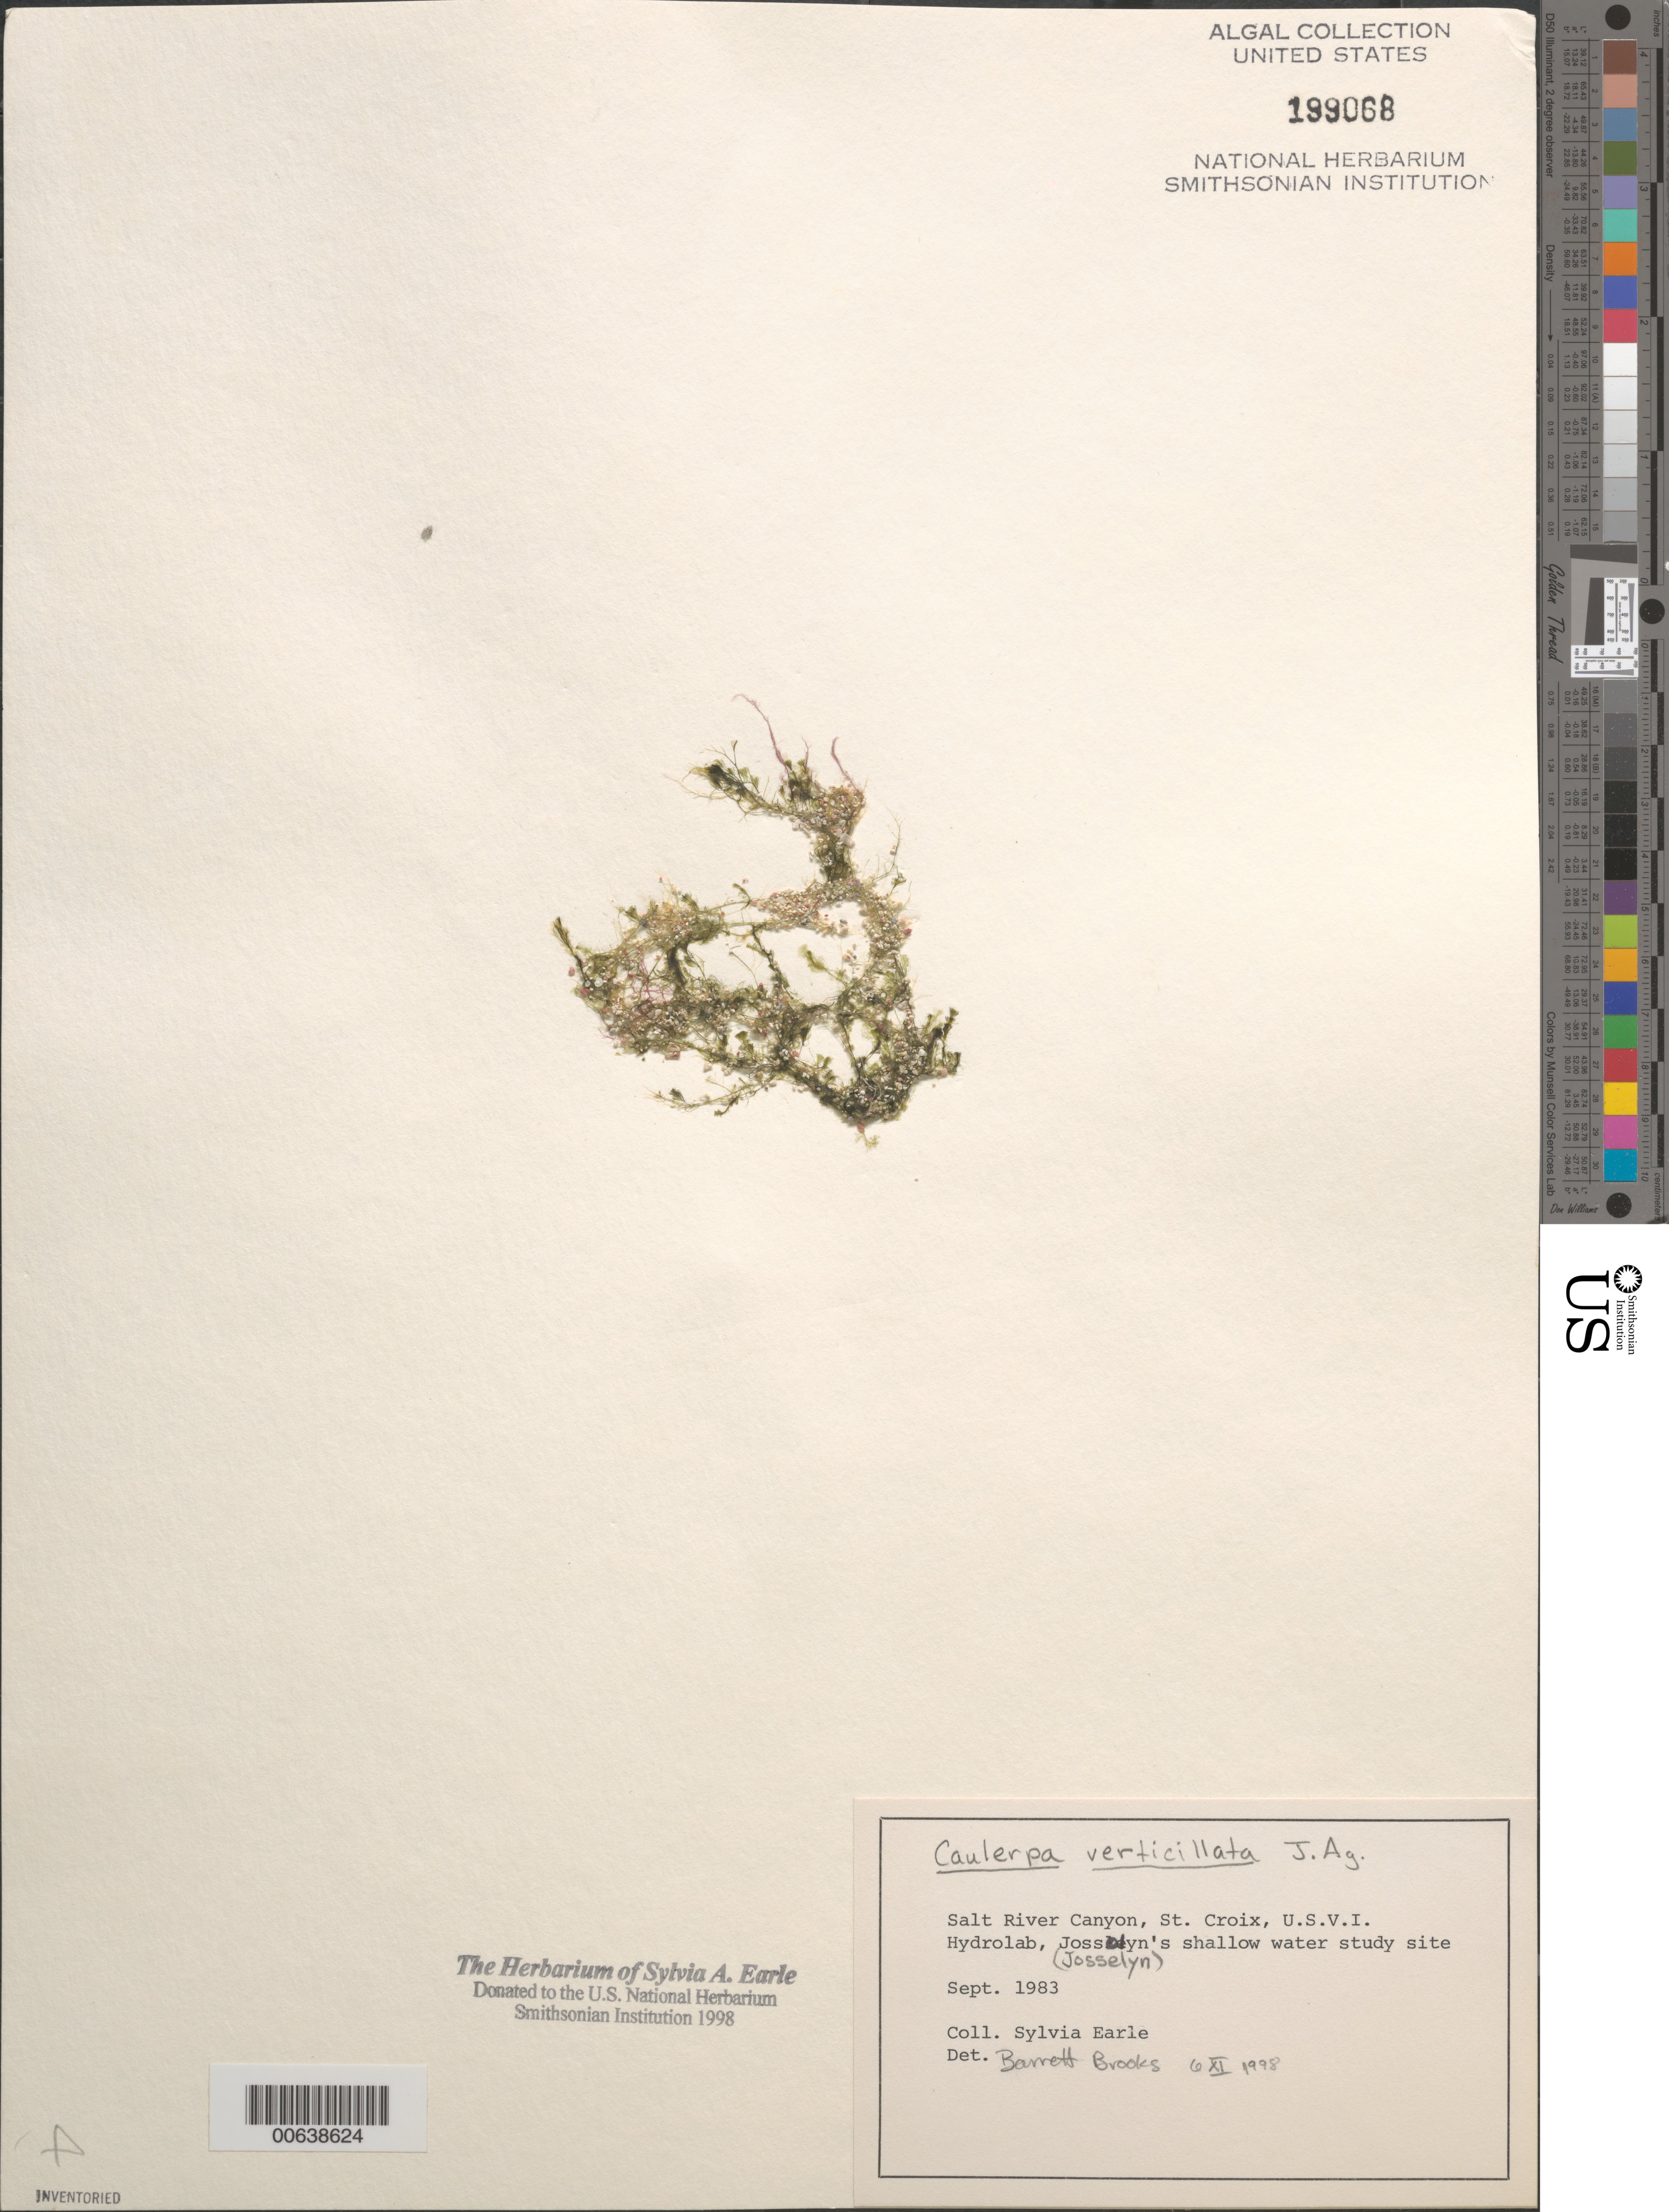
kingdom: Plantae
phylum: Chlorophyta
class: Ulvophyceae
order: Bryopsidales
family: Caulerpaceae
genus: Caulerpa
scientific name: Caulerpa verticillata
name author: J. Agardh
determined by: Brooks, B. L., (BOT), Smithsonian Institution - National Museum of Natural History (UNITED STATES)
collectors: S. A. Earle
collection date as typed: Sep 1983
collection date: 1983-09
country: U.S. Virgin Islands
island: St. Croix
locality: Salt River Canyon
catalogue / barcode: US 199068